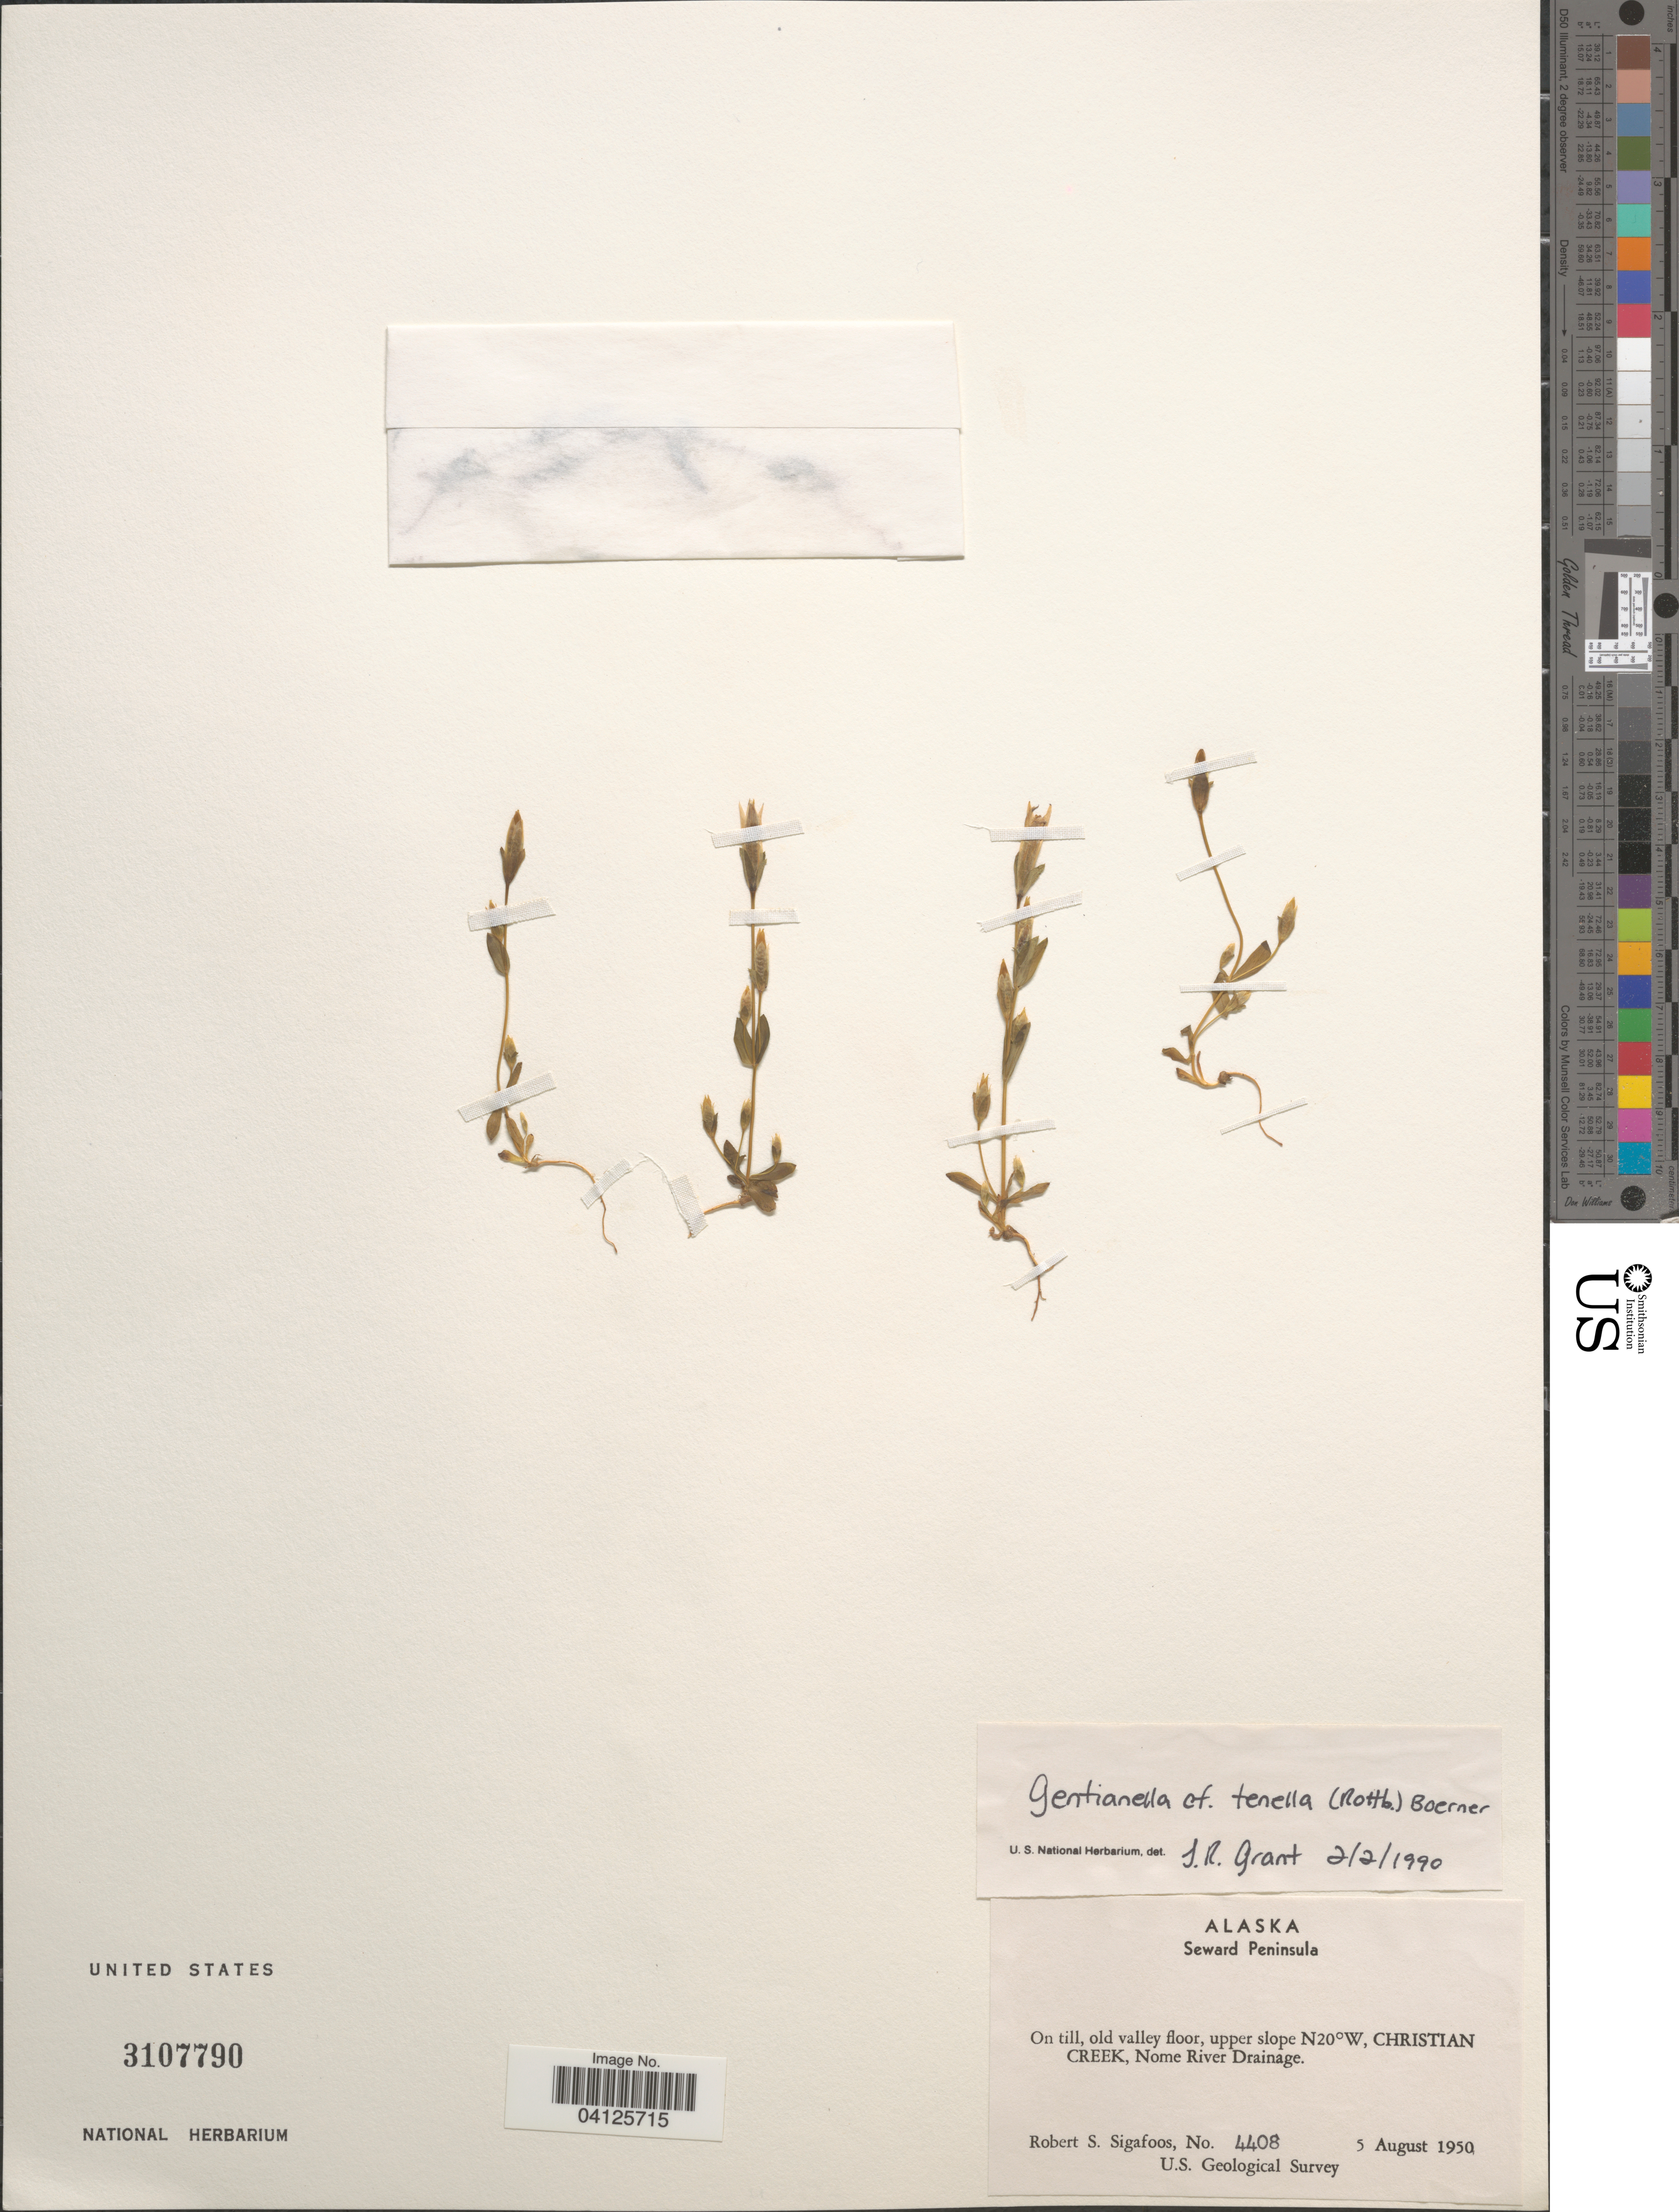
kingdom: Plantae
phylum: Tracheophyta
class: Magnoliopsida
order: Gentianales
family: Gentianaceae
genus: Gentianella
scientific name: Gentianella tenella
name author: (Rottb.) Börner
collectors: R. Sigafoos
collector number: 4408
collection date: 1950-08-05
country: United States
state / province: Alaska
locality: Seward Peninsula. On till, old valley floor, upper slope N20°W, Christian Creek, Nome River Drainage. U.S. Geological Survey.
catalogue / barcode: US 3107790